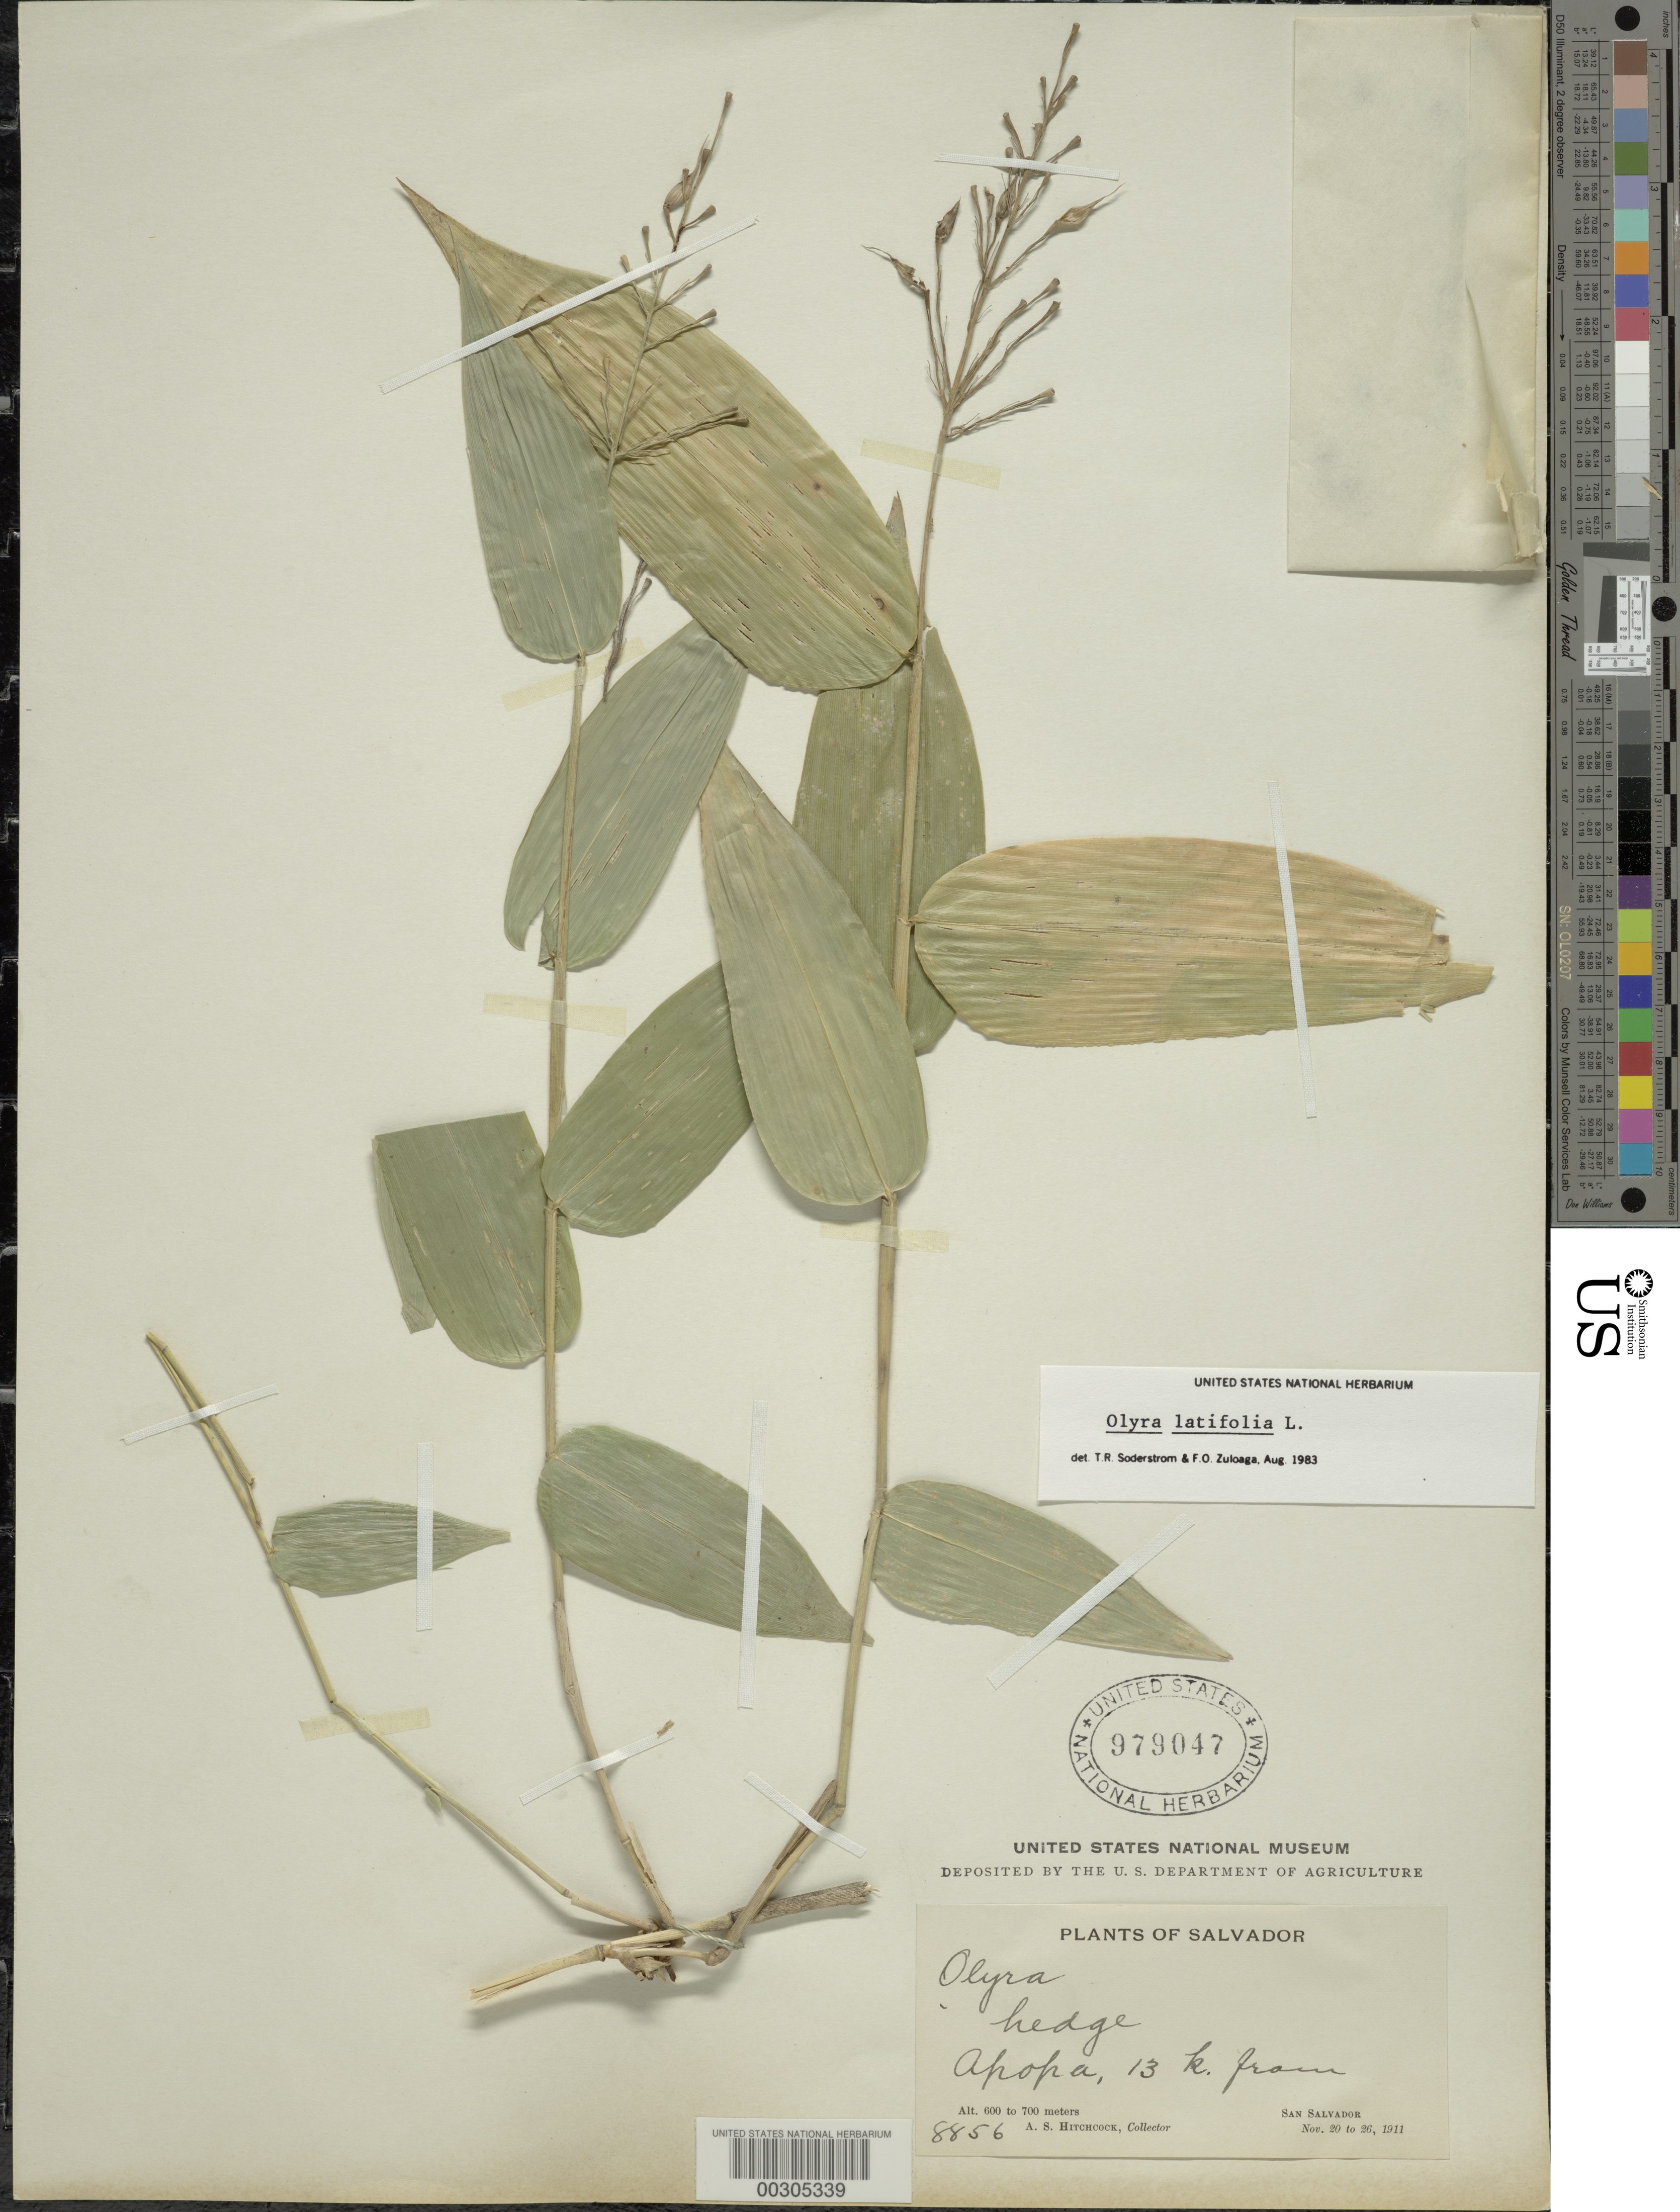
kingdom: Plantae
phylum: Tracheophyta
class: Liliopsida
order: Poales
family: Poaceae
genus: Olyra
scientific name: Olyra latifolia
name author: L.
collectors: A. S. Hitchcock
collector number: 8856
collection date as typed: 20 Nov 1911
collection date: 1911-11-20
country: El Salvador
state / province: San Salvador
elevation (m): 600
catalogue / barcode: US 979047